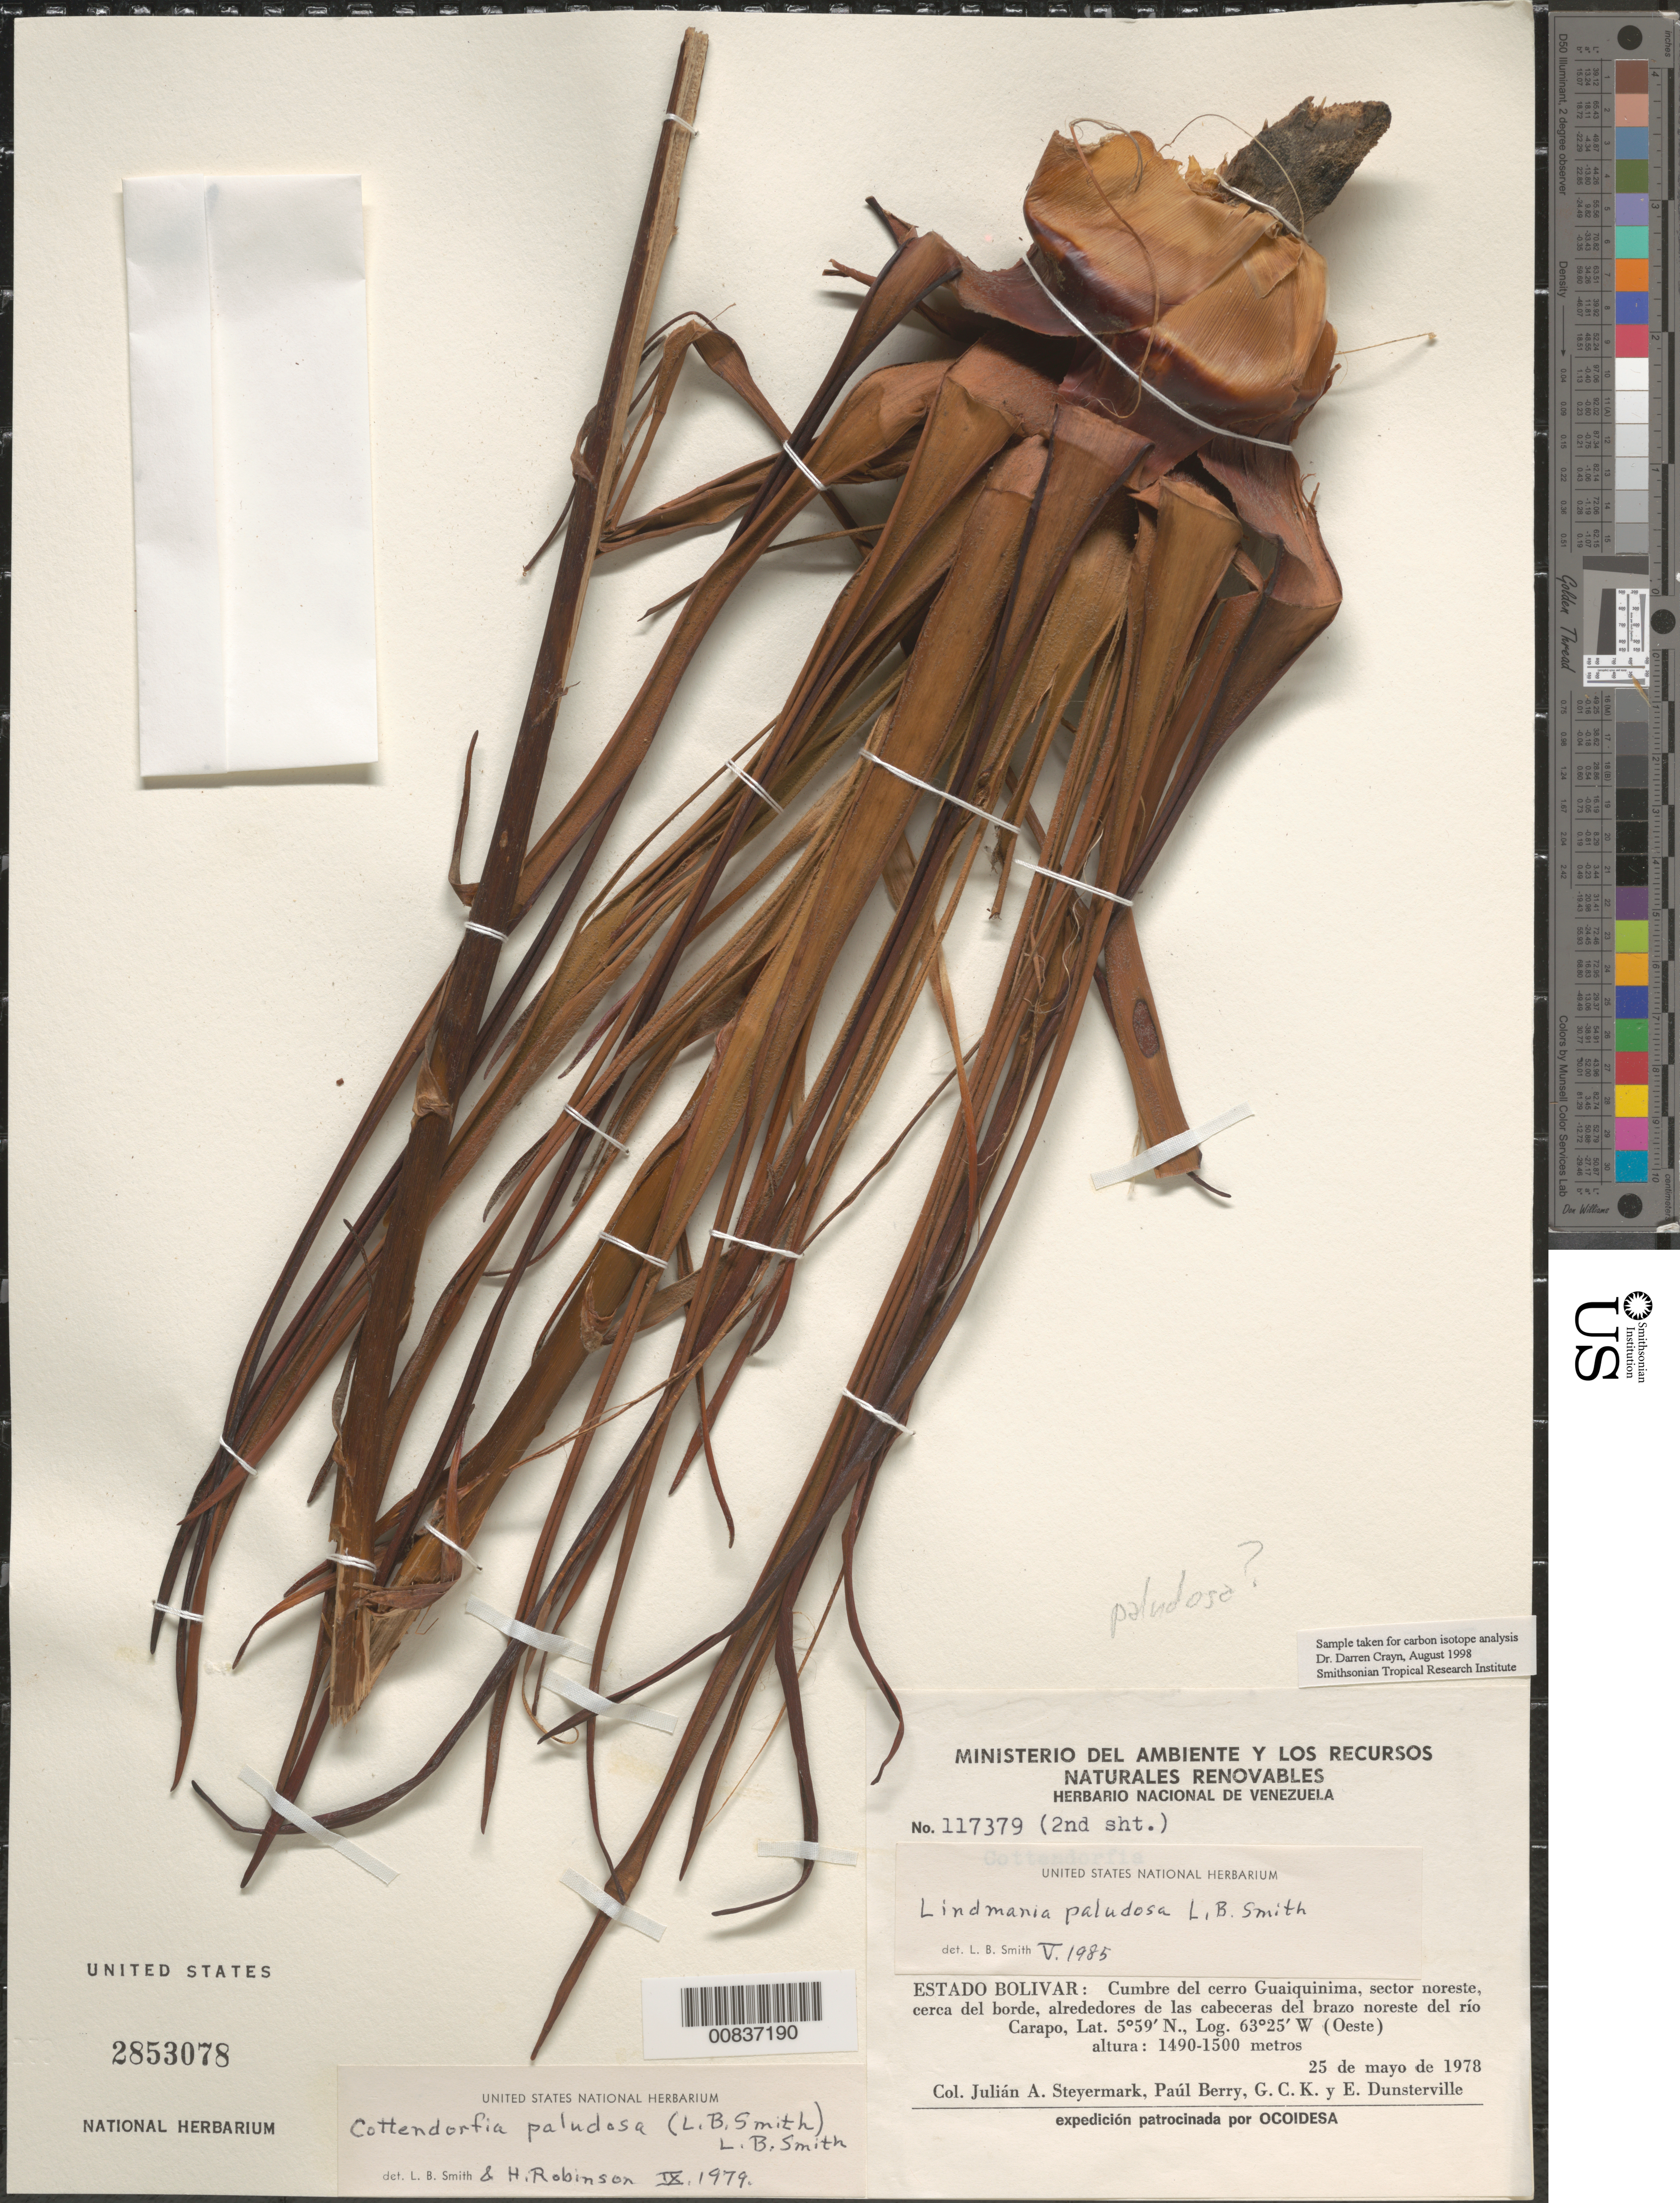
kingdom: Plantae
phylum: Tracheophyta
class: Liliopsida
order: Poales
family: Bromeliaceae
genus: Lindmania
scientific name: Lindmania paludosa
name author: L.B. Sm.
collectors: J. Steyermark, P. Berry, G. C. K. Dunsterville & E. Dunsterville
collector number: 117379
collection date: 1978-05-25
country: Venezuela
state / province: Bolivar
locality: Cumbre del cerro Guaquinima, sector noreste, cerca del borde, alrededores de las cabeceras del brazo noreste del río Carapo.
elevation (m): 1490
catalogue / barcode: US 2853078